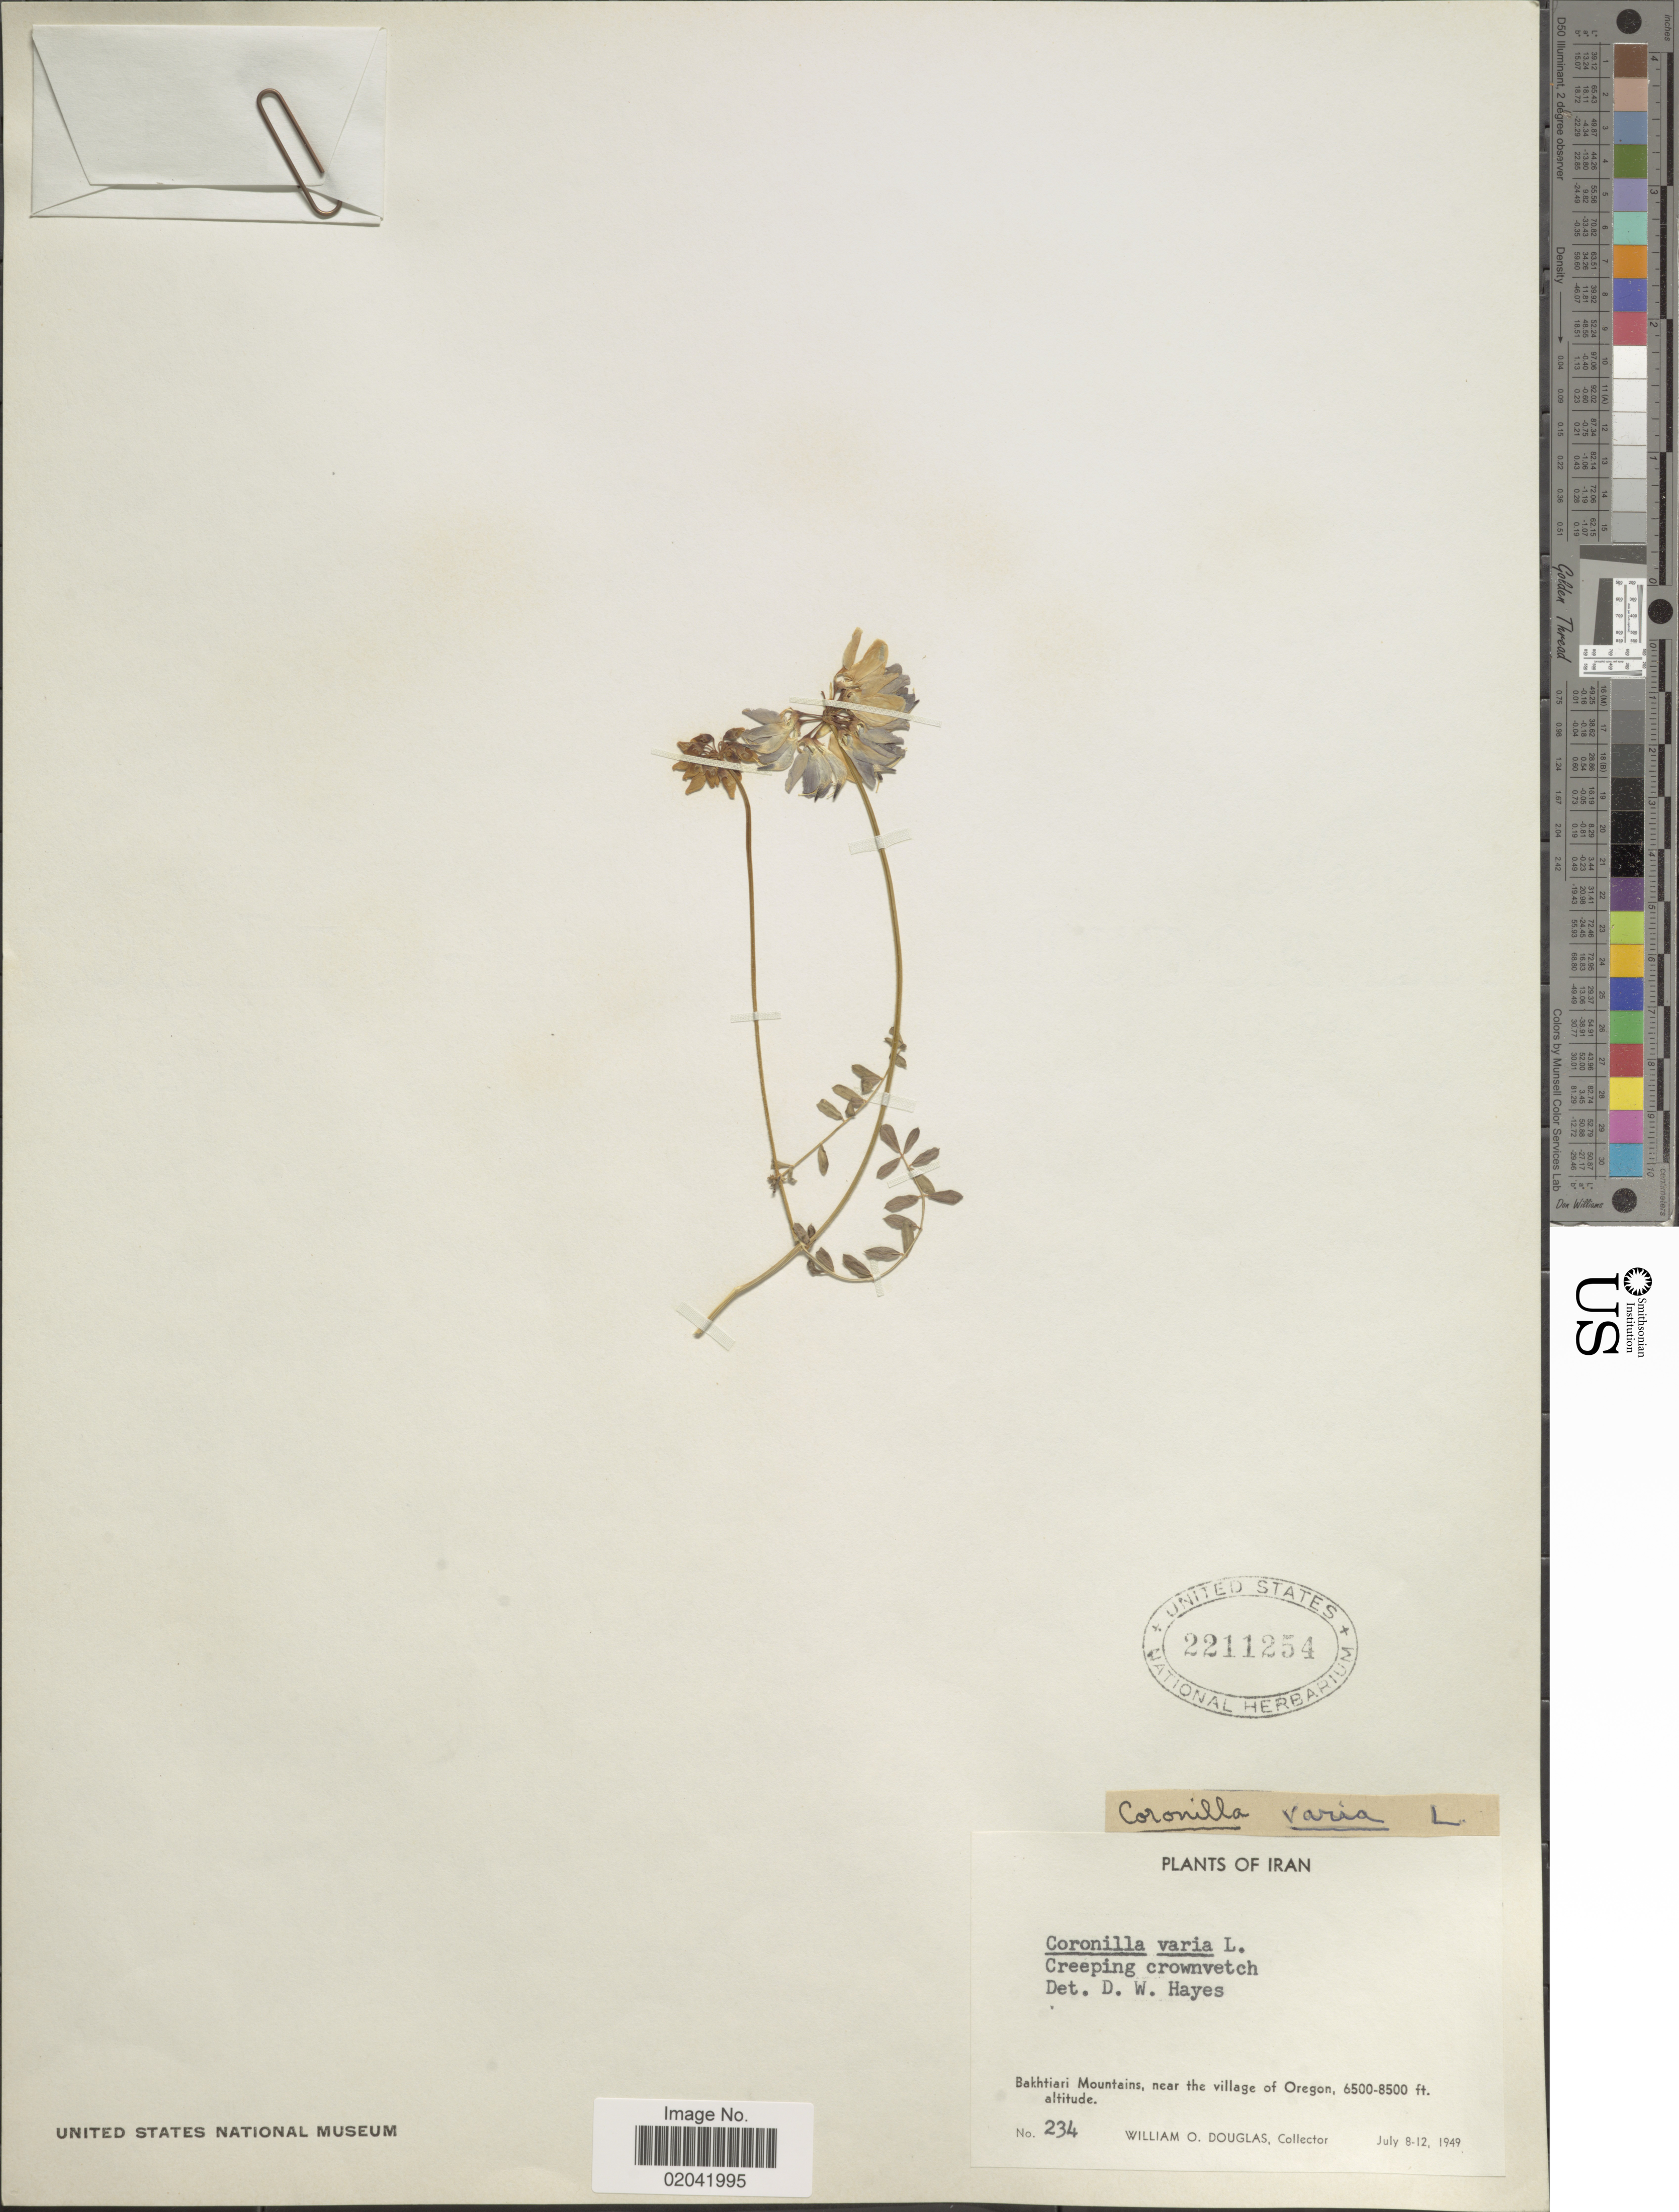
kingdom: Plantae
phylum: Tracheophyta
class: Magnoliopsida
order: Fabales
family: Fabaceae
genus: Coronilla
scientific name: Coronilla varia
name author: L.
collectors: W. Douglas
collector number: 234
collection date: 1949-07-08/1949-07-12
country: Iran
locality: Bakhtiari Mountains, near the village of Oregon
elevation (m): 1981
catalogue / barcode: US 2211254